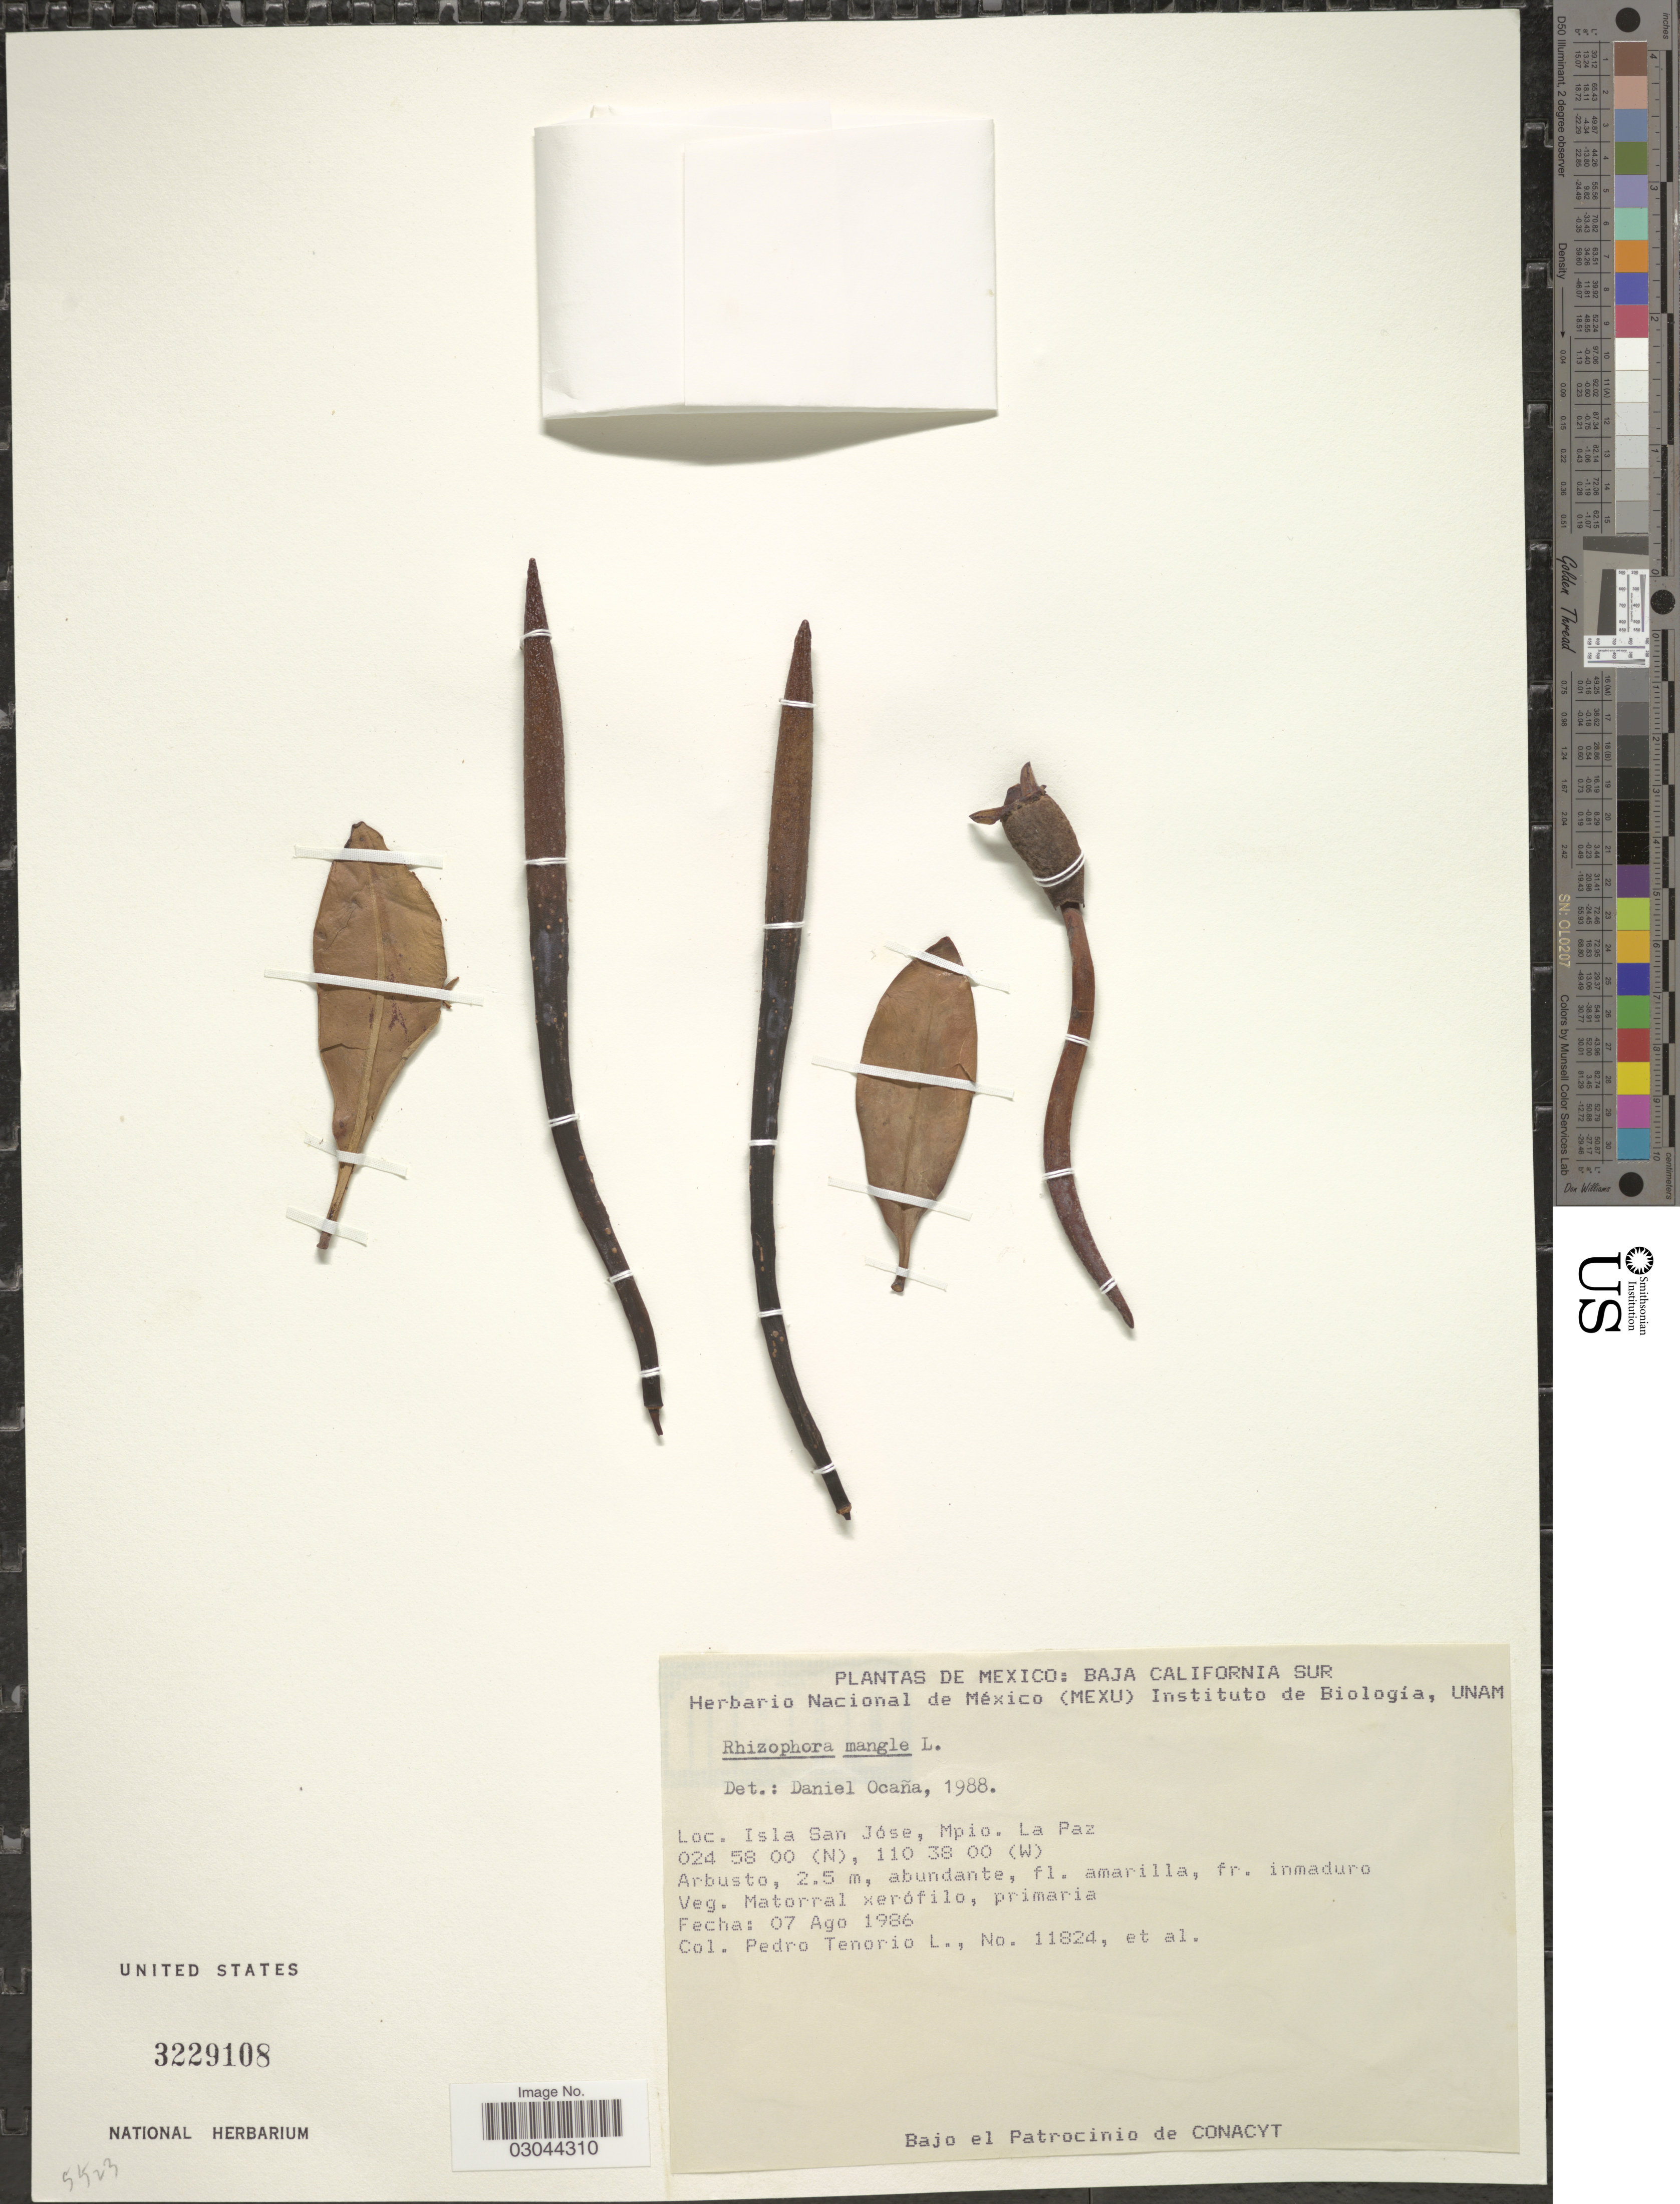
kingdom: Plantae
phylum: Tracheophyta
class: Magnoliopsida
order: Malpighiales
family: Rhizophoraceae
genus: Rhizophora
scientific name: Rhizophora mangle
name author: L.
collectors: P. Tenorio L. & et al.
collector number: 11824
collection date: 1986-08-07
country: Mexico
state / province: Baja California Sur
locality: Baja California Sur. Isla San Jóse, Mpio. La Paz.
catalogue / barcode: US 3229108